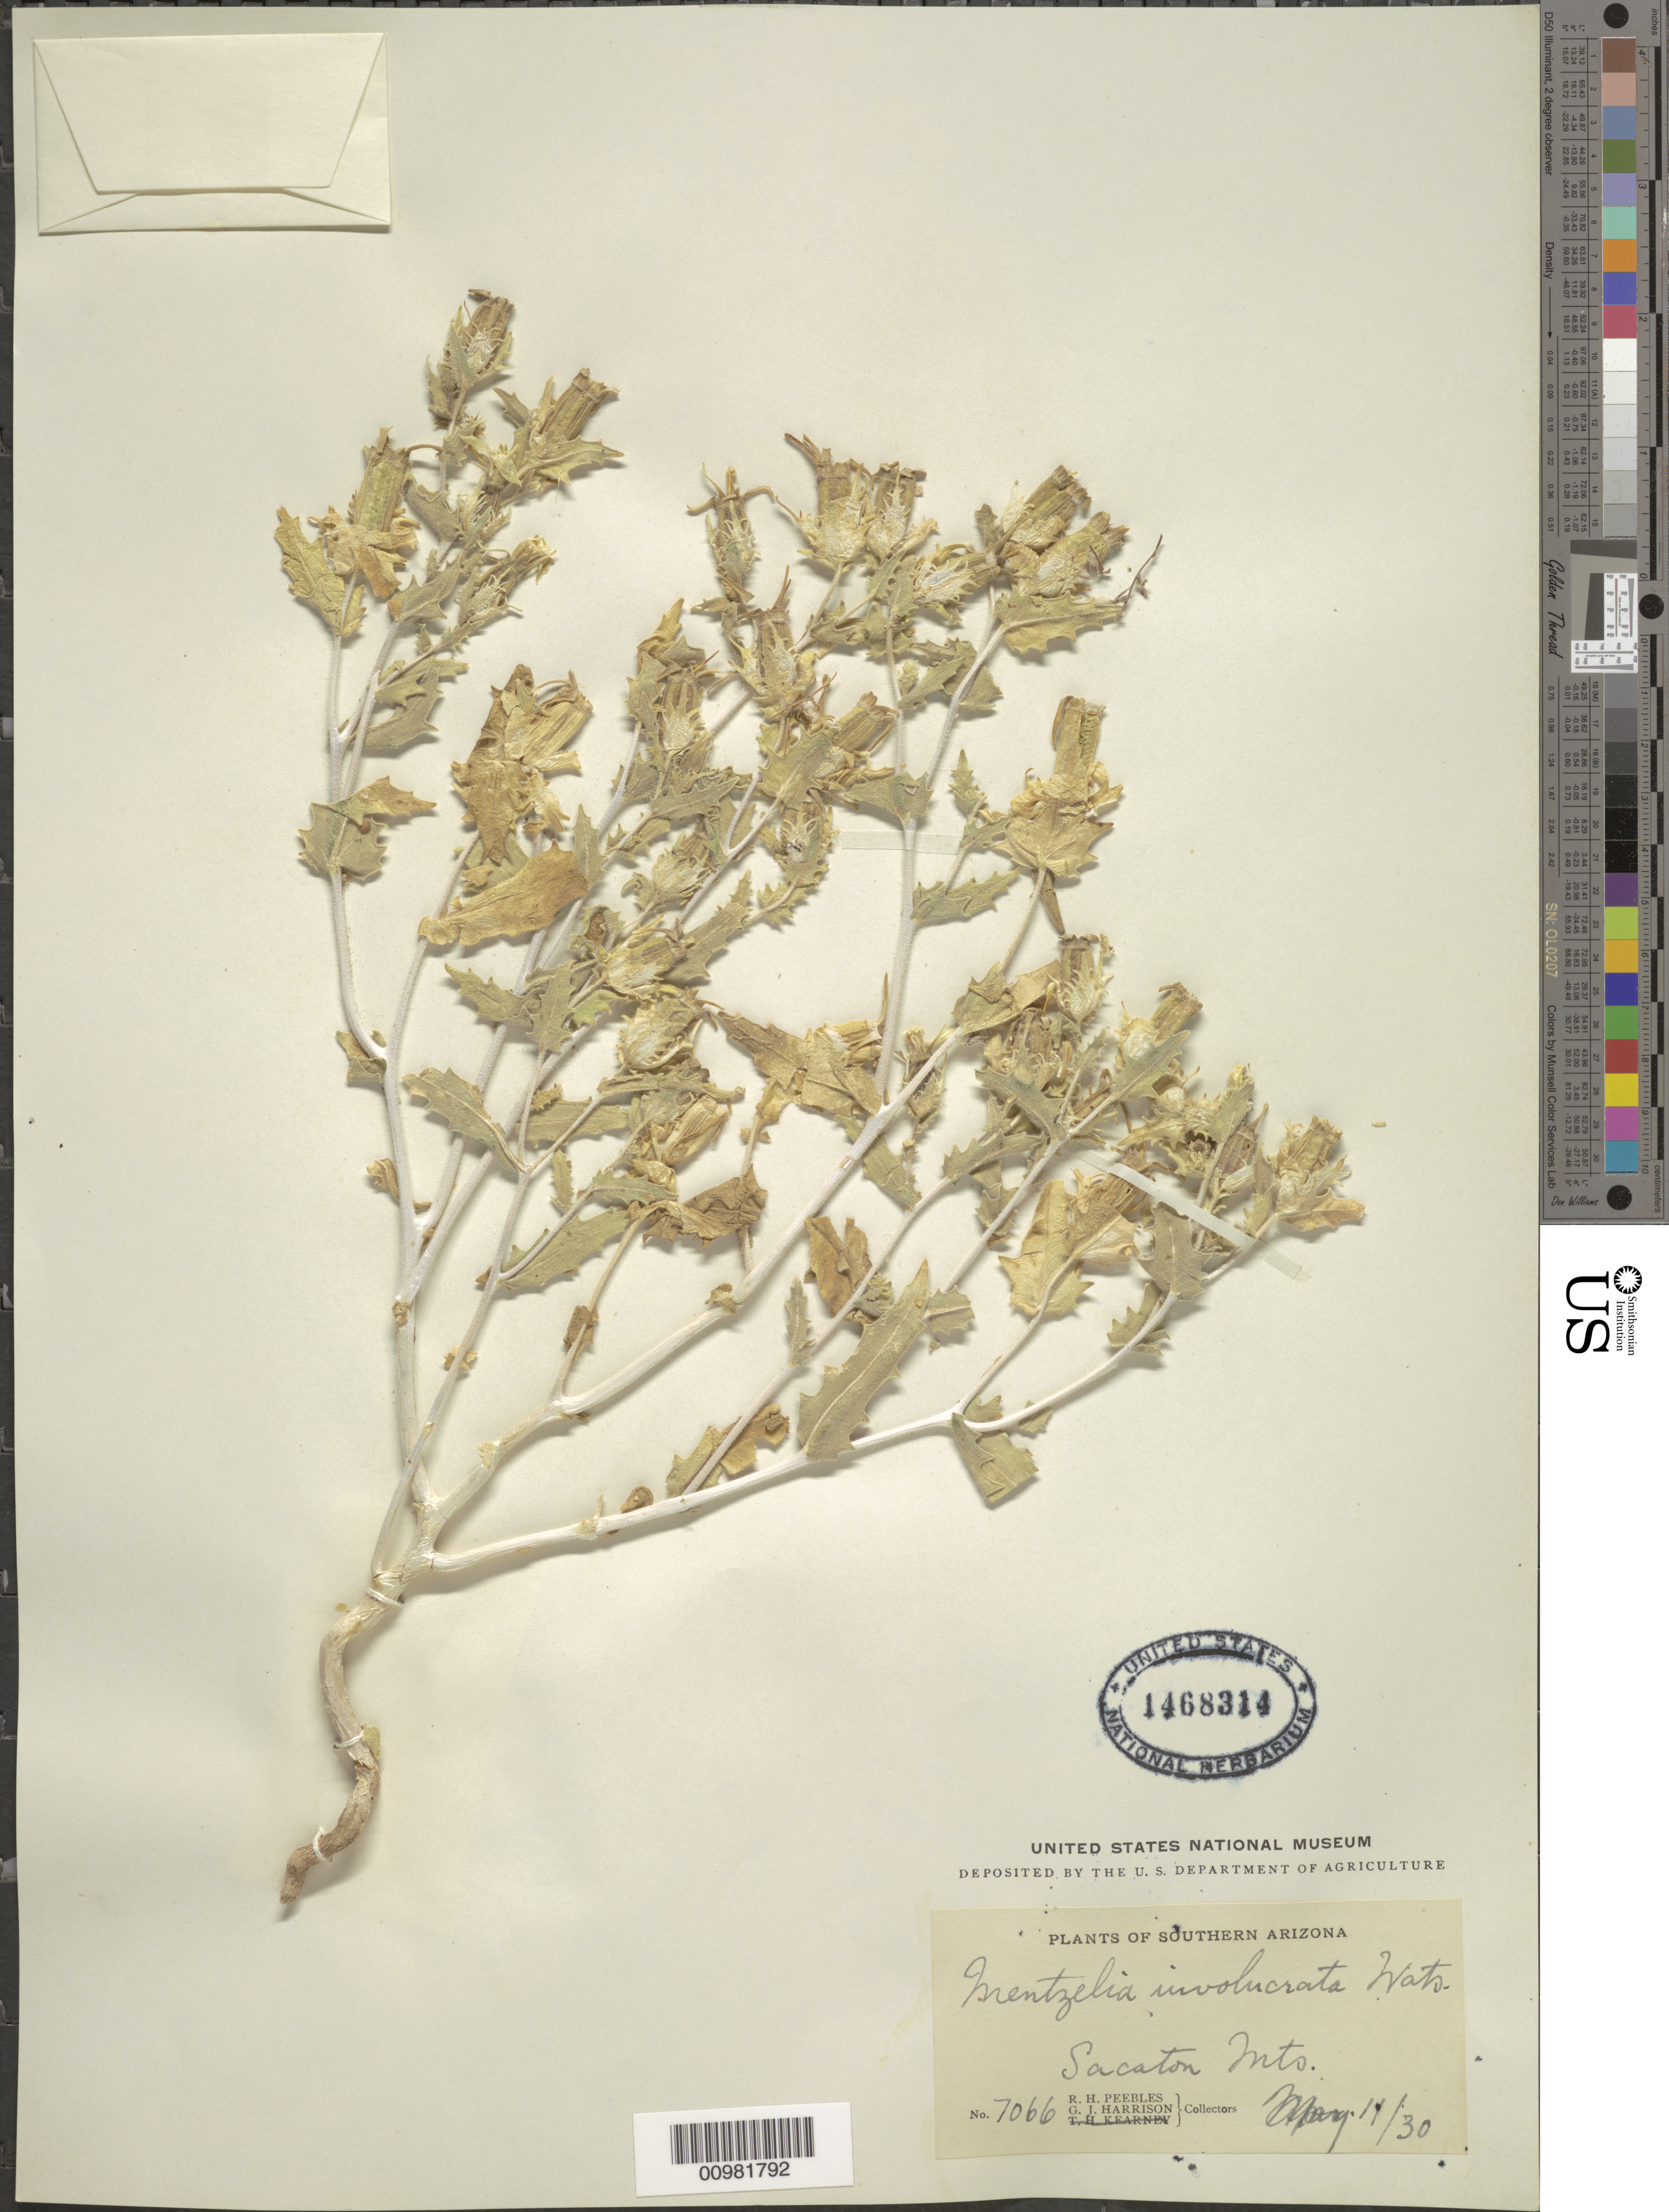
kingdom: Plantae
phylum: Tracheophyta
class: Magnoliopsida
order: Cornales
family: Loasaceae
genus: Mentzelia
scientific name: Mentzelia involucrata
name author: S. Watson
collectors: R. H. Peebles & G. J. Harrison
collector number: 7066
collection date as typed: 11 May 1930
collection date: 1930-05-11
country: United States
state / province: Arizona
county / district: Pinal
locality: Sacatib Mts.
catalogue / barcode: US 1468314